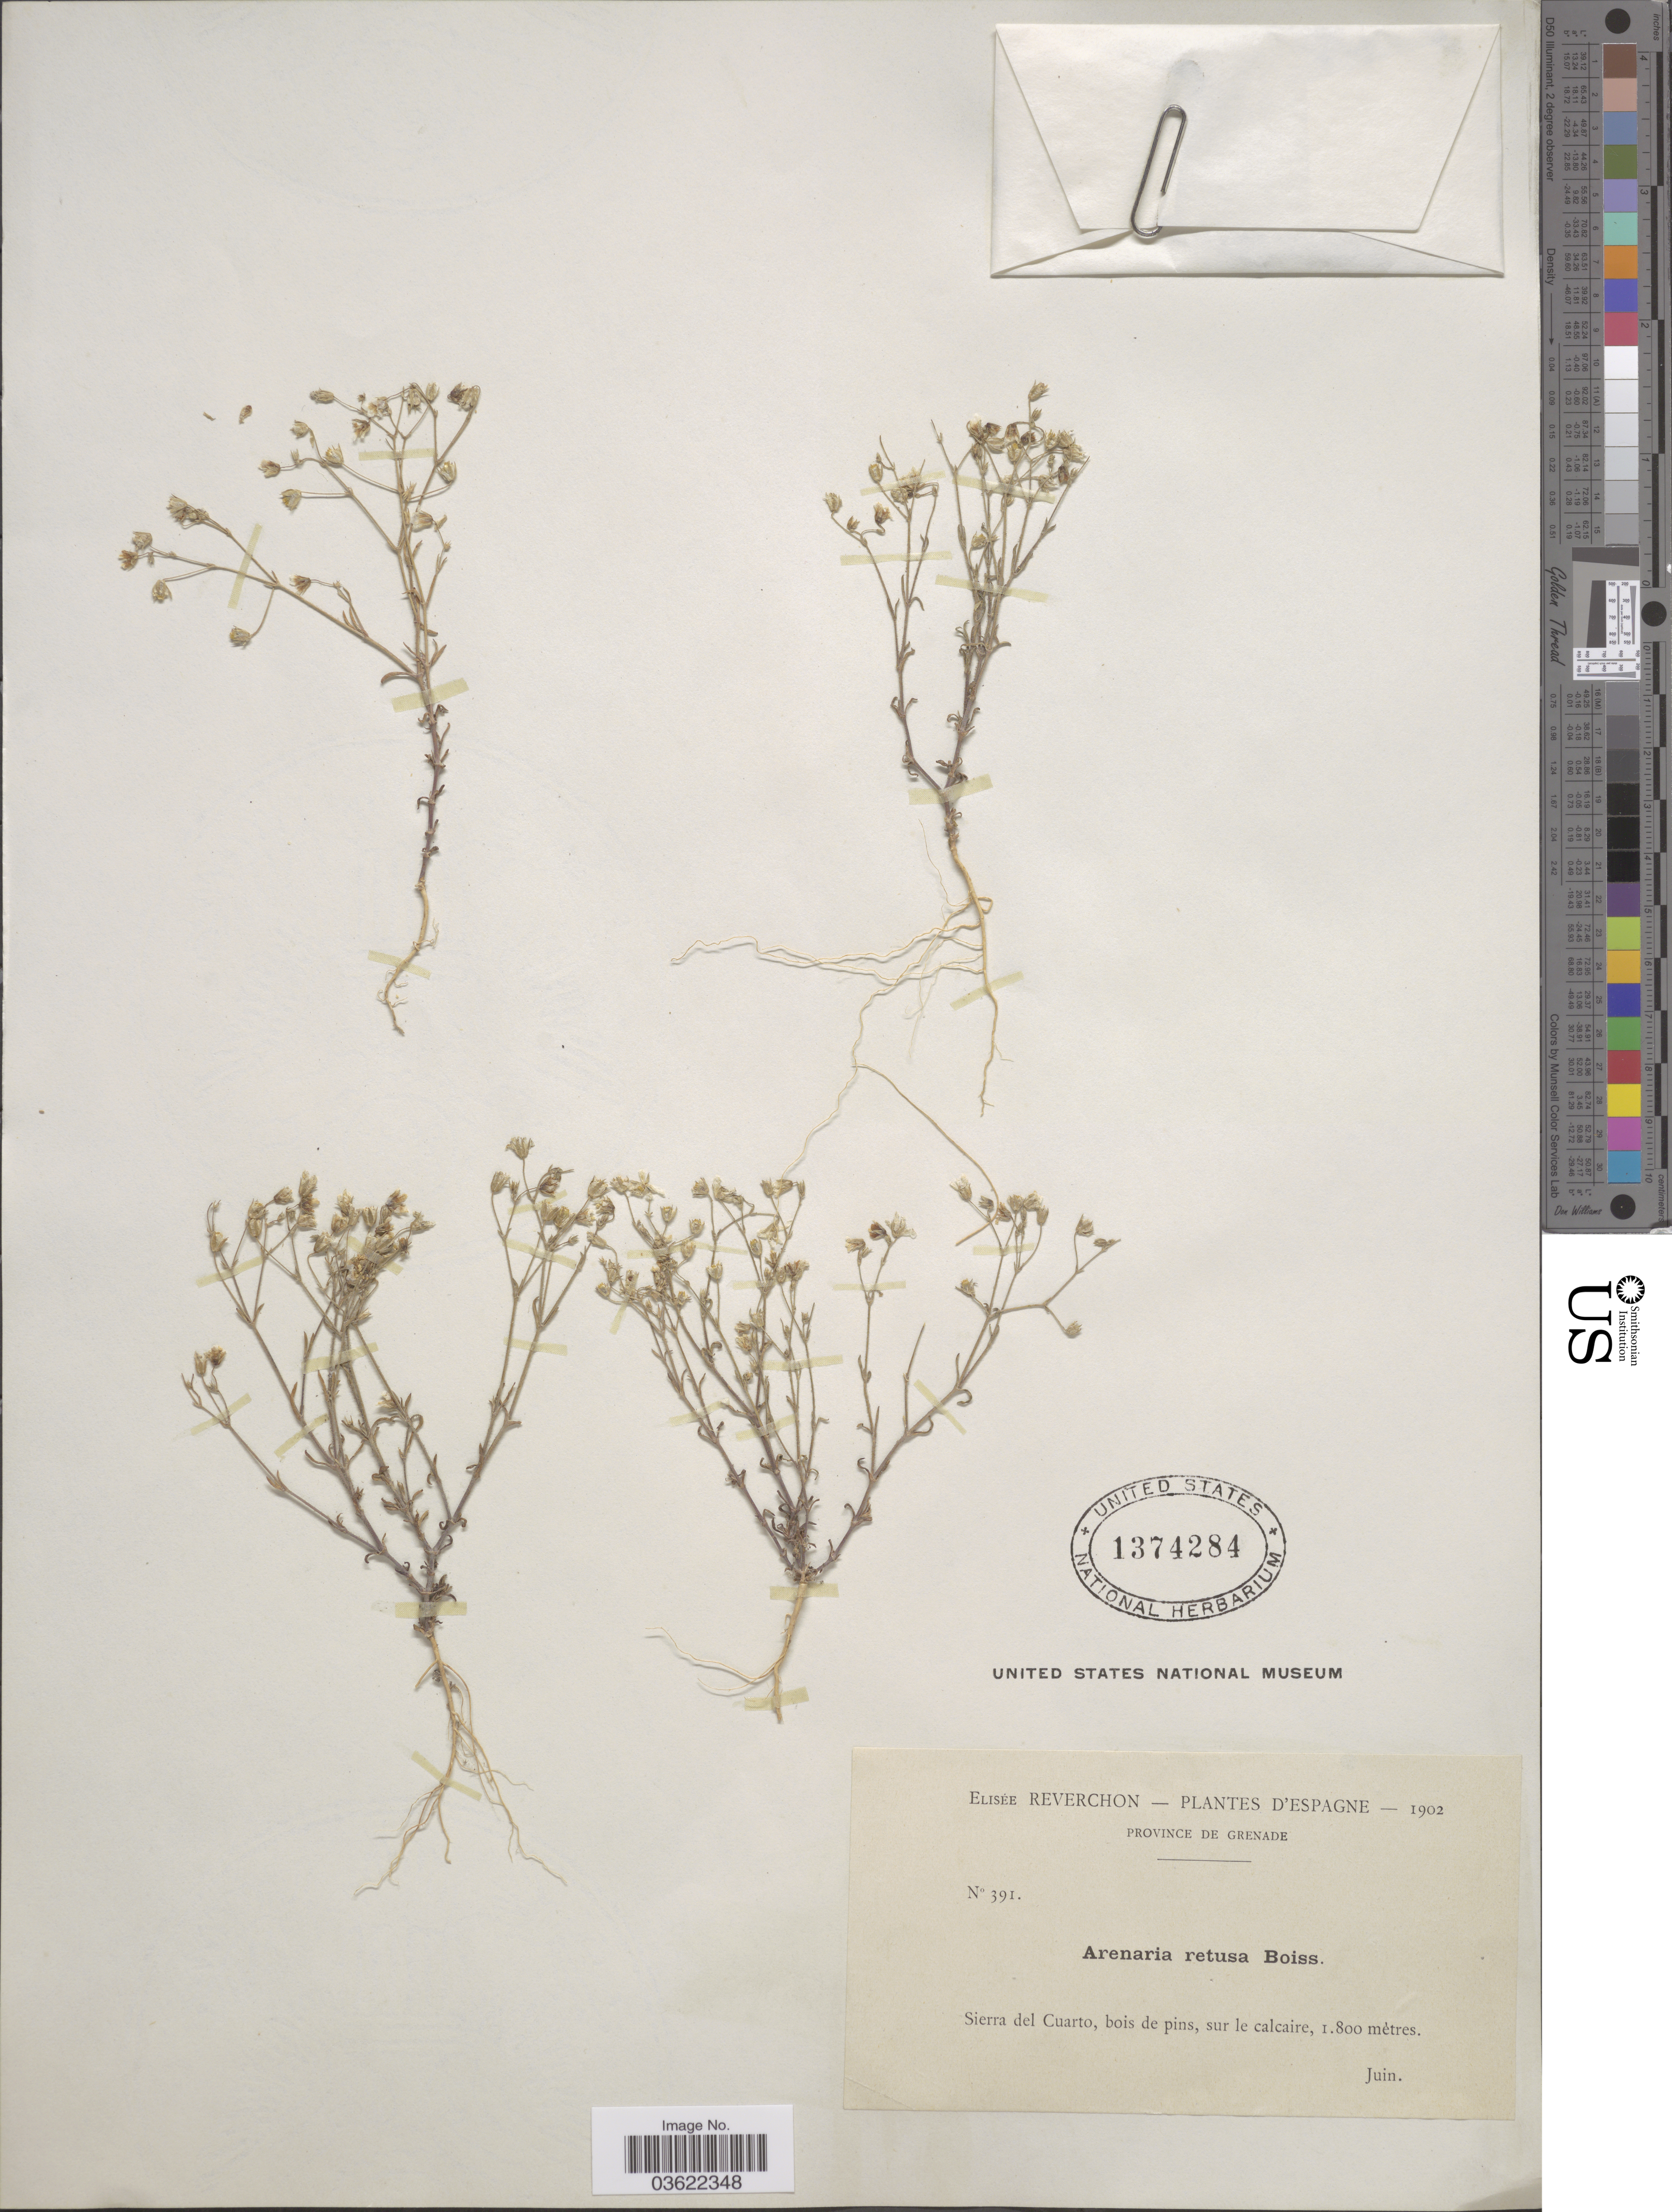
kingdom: Plantae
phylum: Tracheophyta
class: Magnoliopsida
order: Caryophyllales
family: Caryophyllaceae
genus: Arenaria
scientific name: Arenaria retusa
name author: Boiss.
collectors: E. Reverchon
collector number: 391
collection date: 1902-06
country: Spain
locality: D'Espagne. Province de Grenade. Sierra del Cuarto, bois de pins, sur le calcaire.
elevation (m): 1800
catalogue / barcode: US 1374284